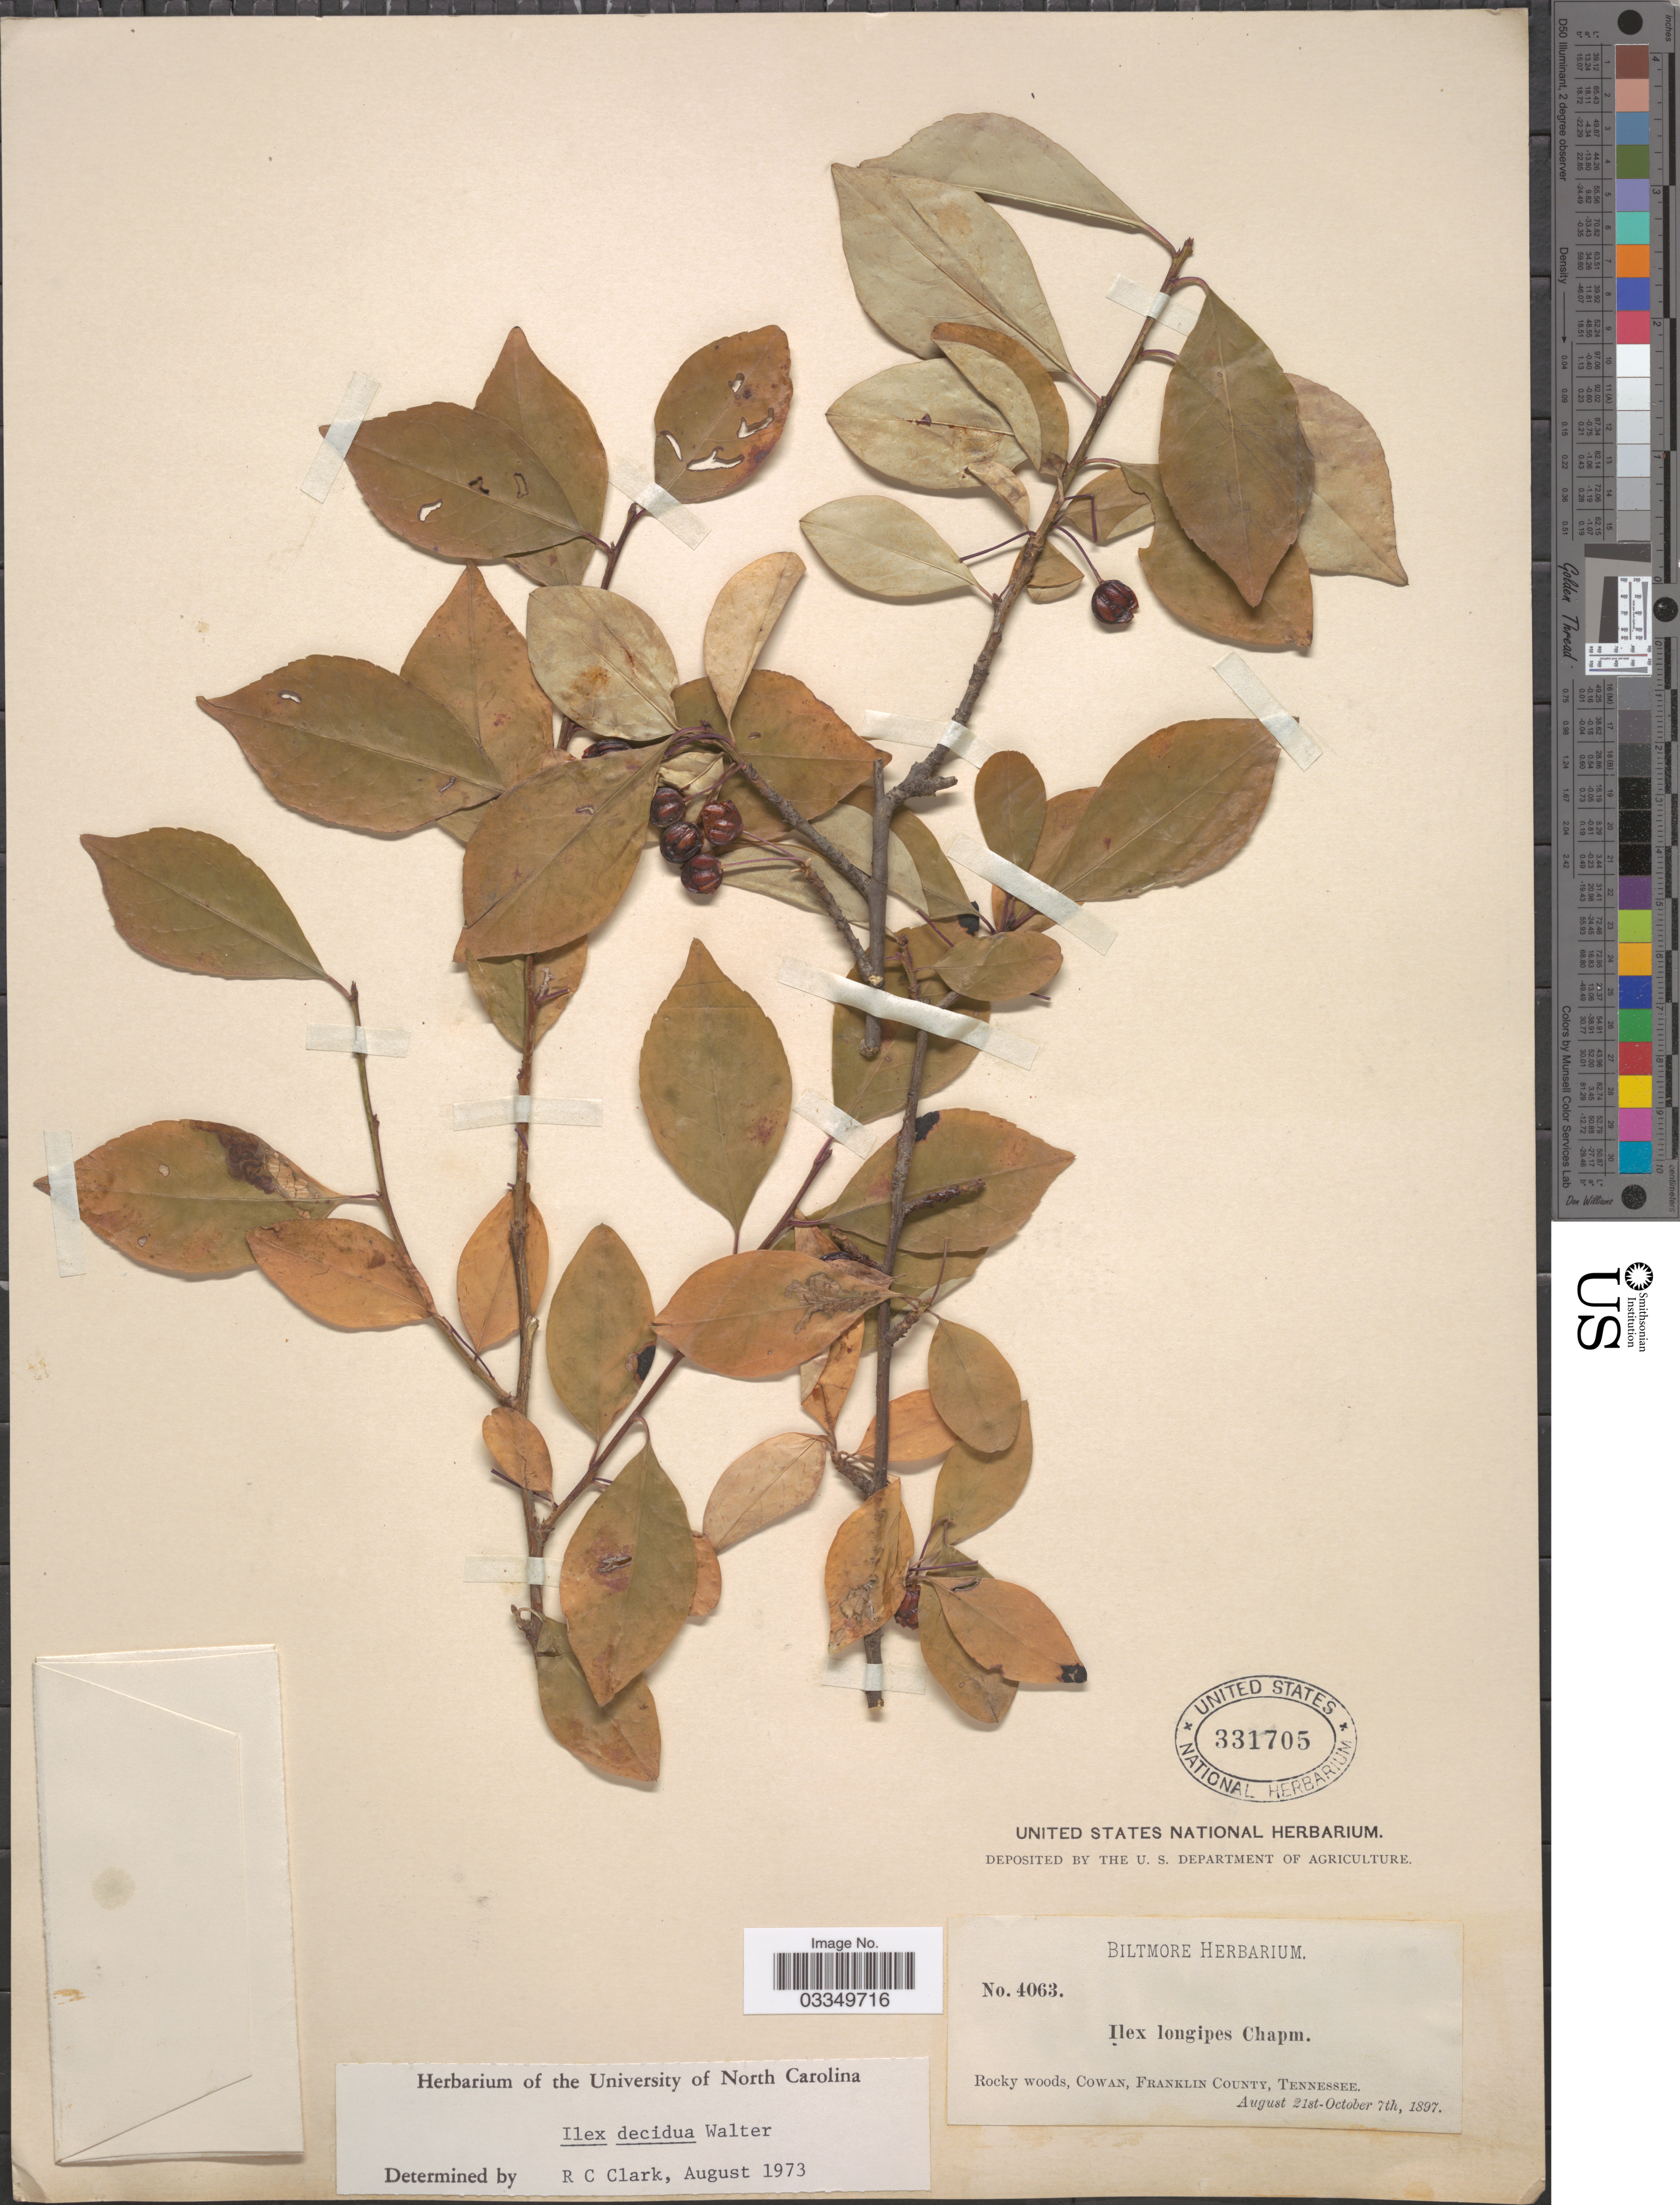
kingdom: Plantae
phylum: Tracheophyta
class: Magnoliopsida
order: Aquifoliales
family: Aquifoliaceae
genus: Ilex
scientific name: Ilex decidua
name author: Walter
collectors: ex herb. Biltmore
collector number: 4063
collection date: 1897-08-21/1897-10-07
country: United States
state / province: Tennessee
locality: Cowan, Franklin County.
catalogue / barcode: US 331705